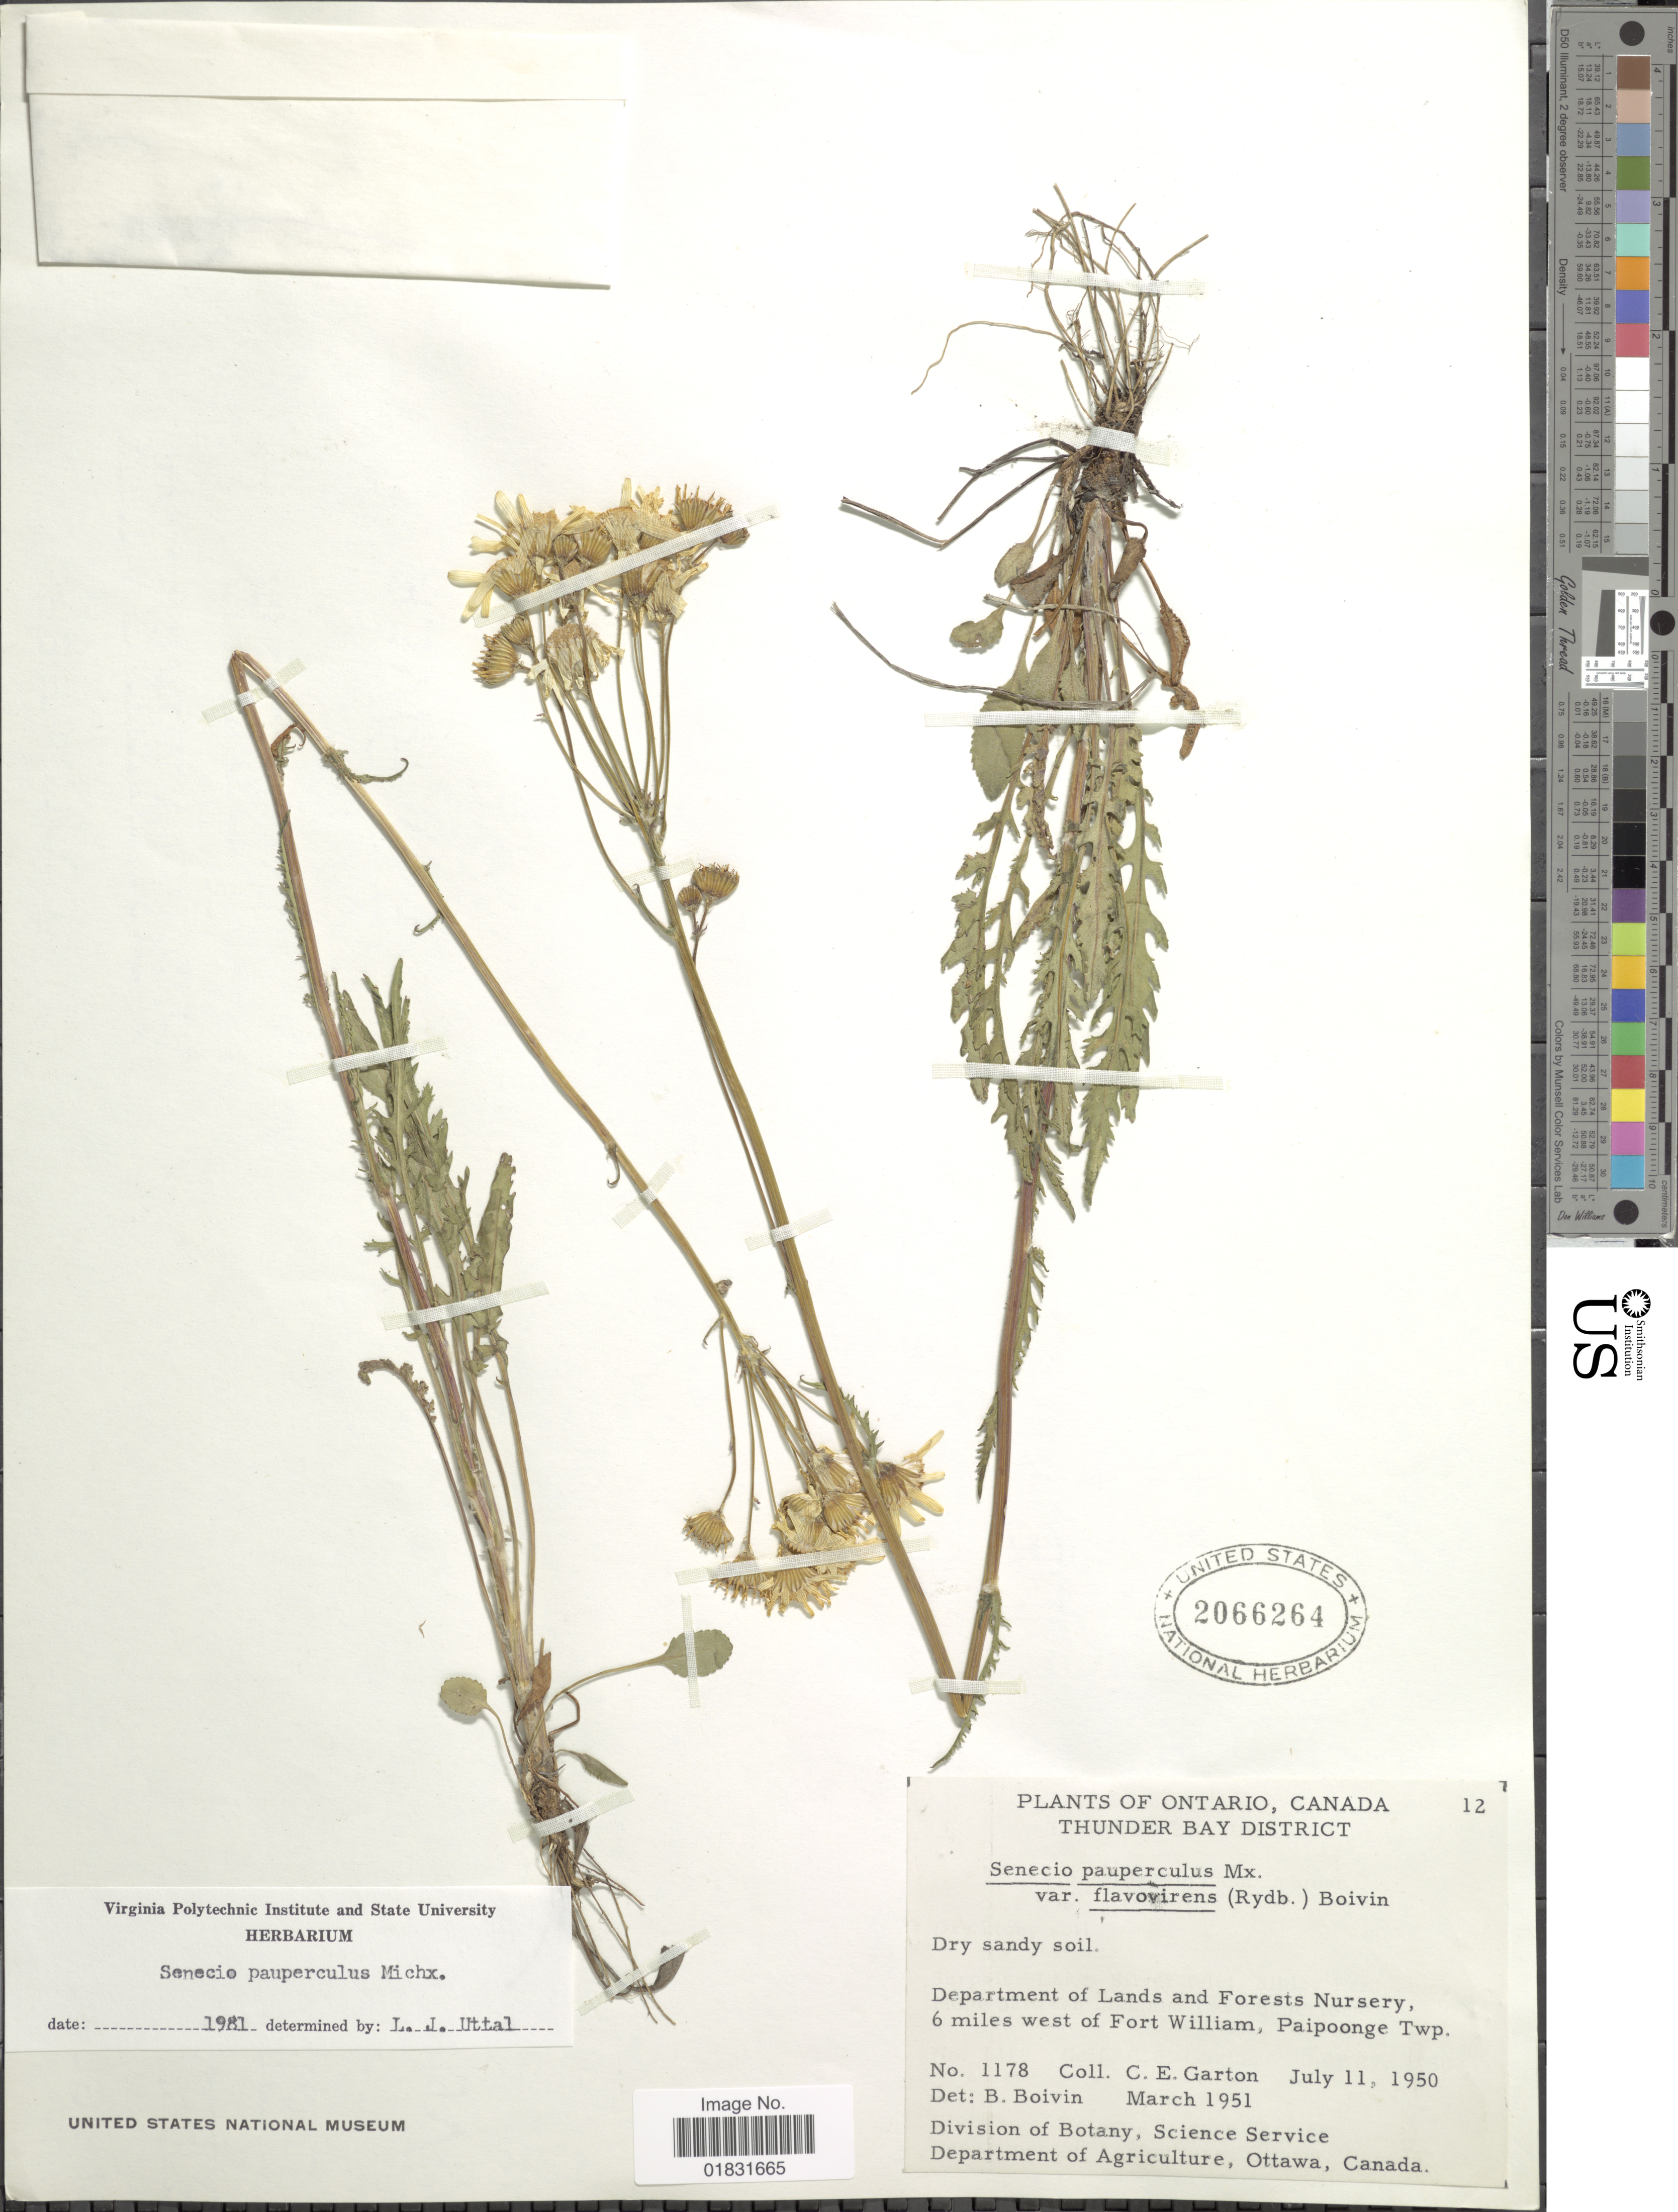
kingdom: Plantae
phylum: Tracheophyta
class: Magnoliopsida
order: Asterales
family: Asteraceae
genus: Packera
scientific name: Packera paupercula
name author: (Michx.) Á. Löve & D. Löve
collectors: C. E. Garton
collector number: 1178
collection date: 1950-07-11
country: Canada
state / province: Ontario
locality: Thunder Bay District, Dry sandy soil, Department of Lands and Forests Nursery, 6 miles west of Fort William, Paipoonge Twp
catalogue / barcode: US 2066264